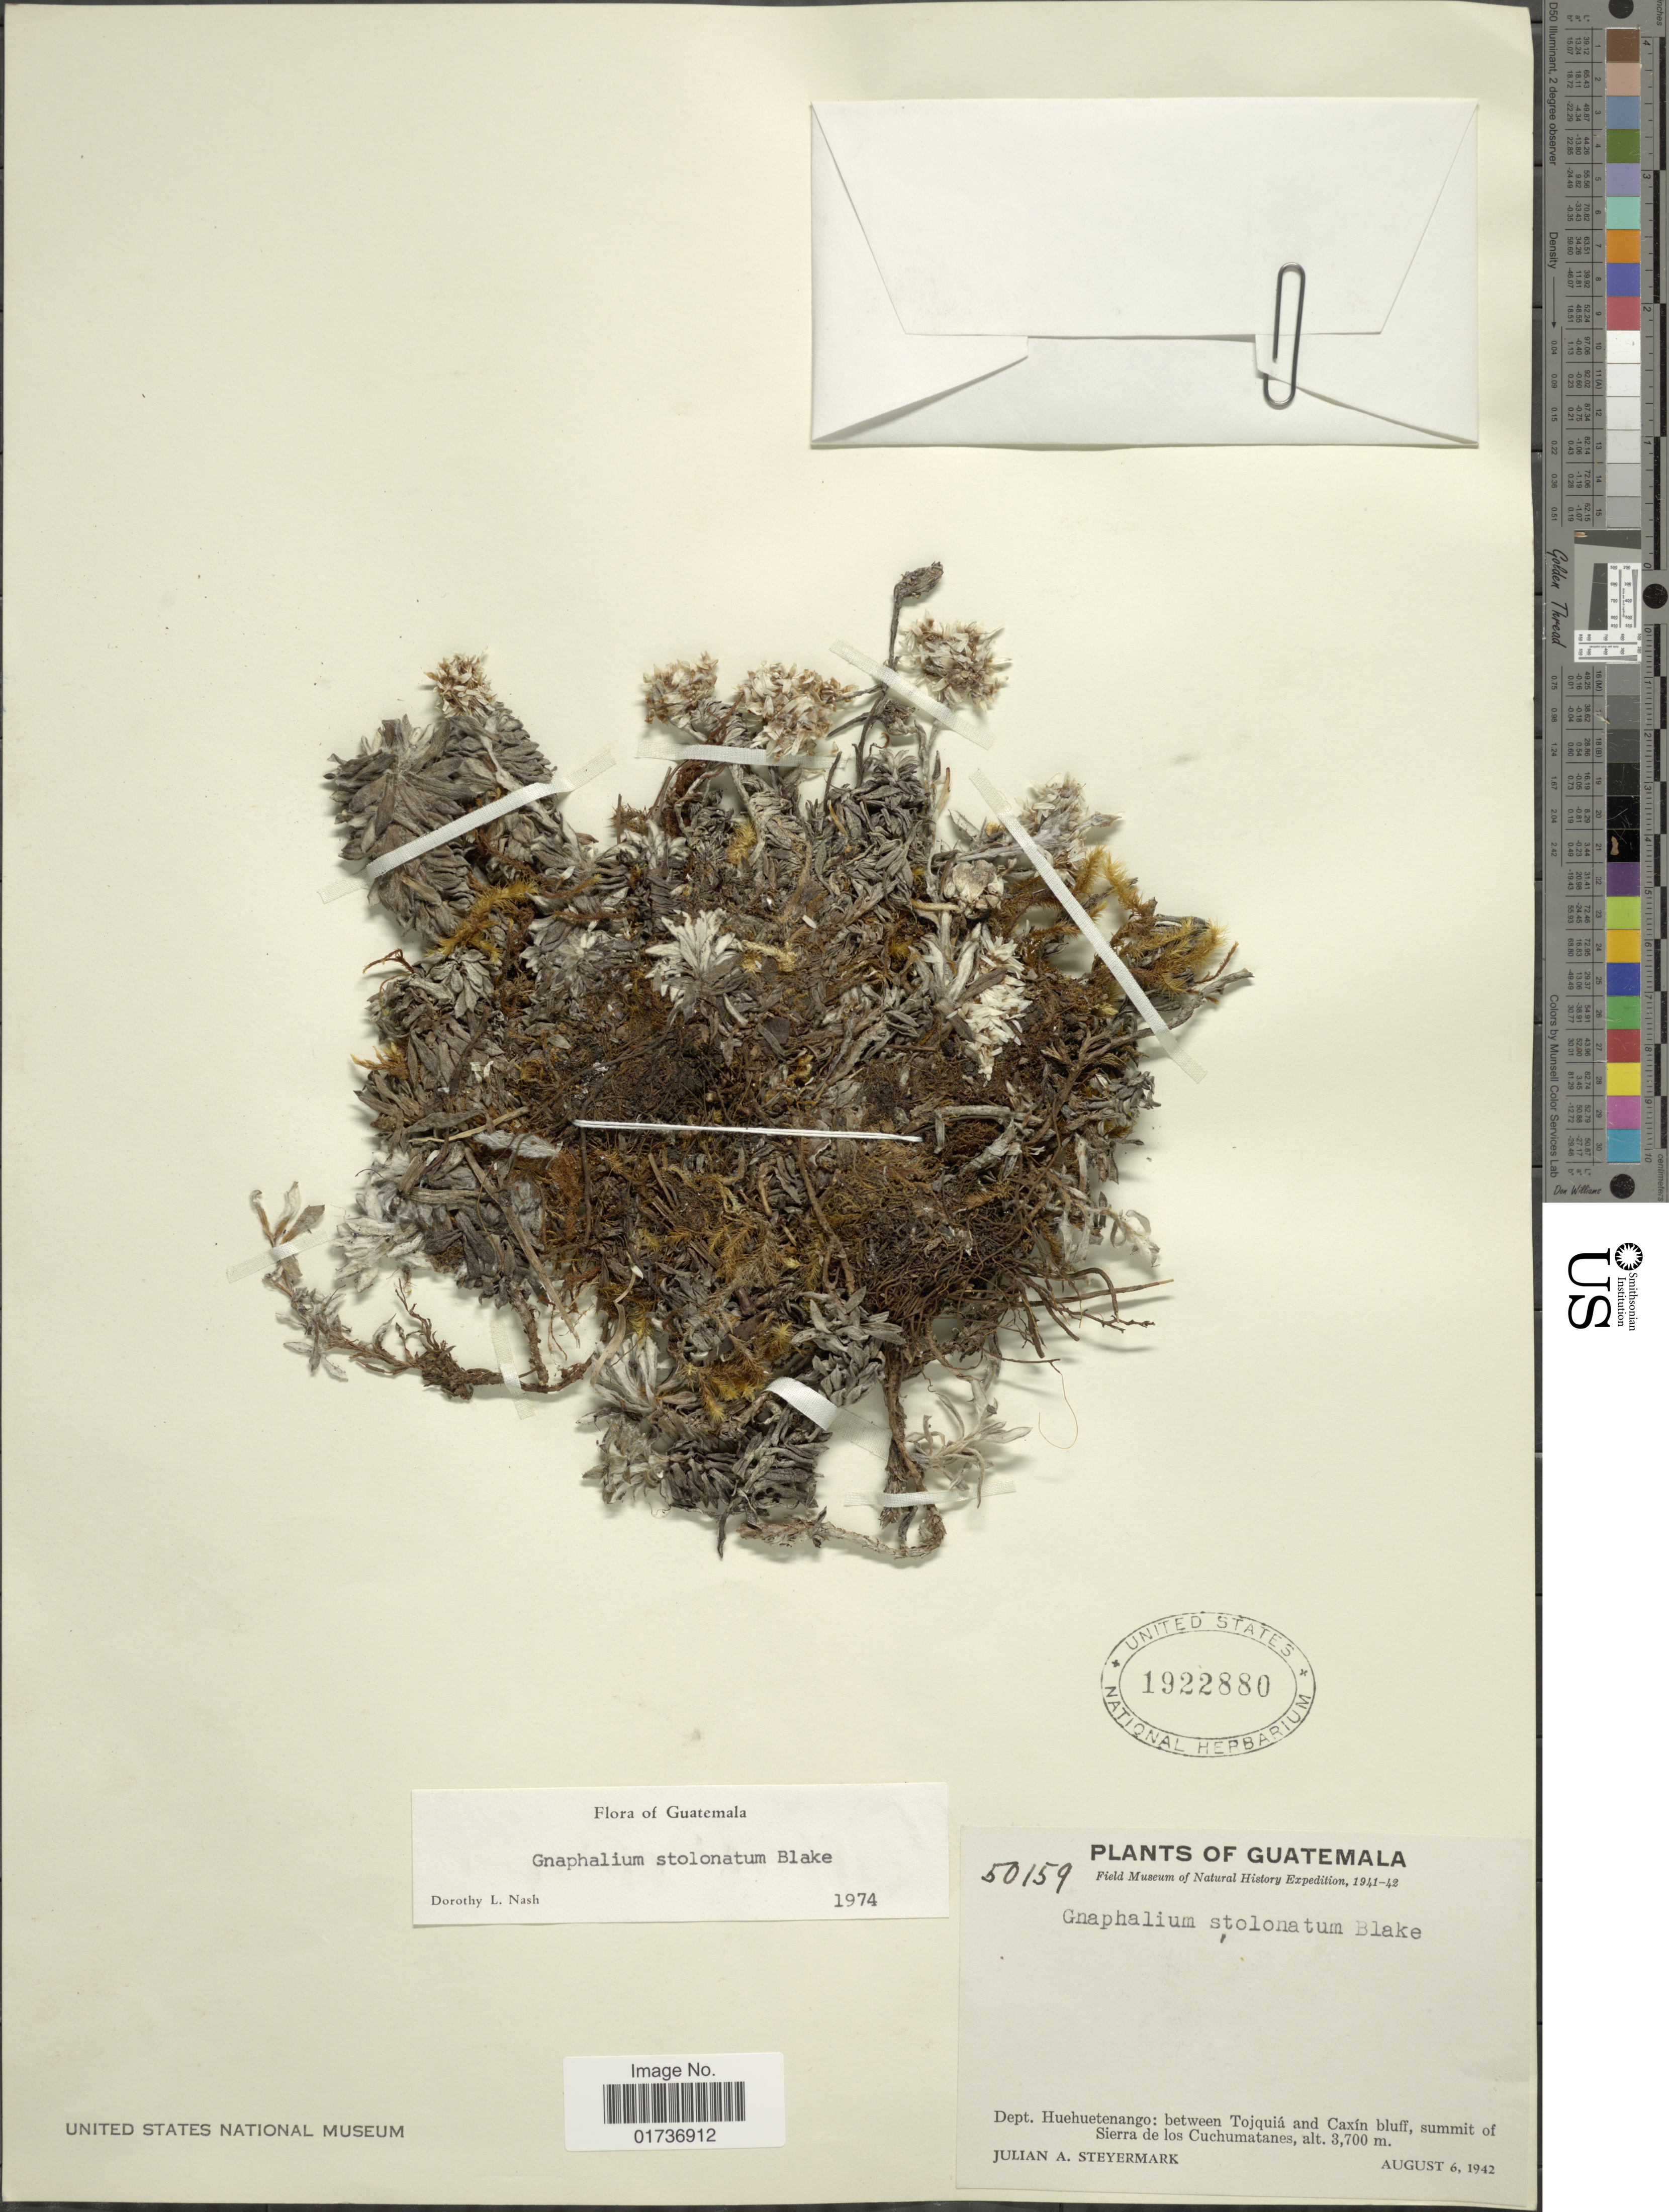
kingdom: Plantae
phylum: Tracheophyta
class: Magnoliopsida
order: Asterales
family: Asteraceae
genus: Gnaphalium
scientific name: Gnaphalium stolonatum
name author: S.F. Blake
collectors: J. Steyermark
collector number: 50159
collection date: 1942-08-06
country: Guatemala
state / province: Huehuetenango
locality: Dept. Huehuetenago: between Tojquiá and Caxín bluff, summit of Sierra de los Cuchumatanes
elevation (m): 3700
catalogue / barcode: US 1922880